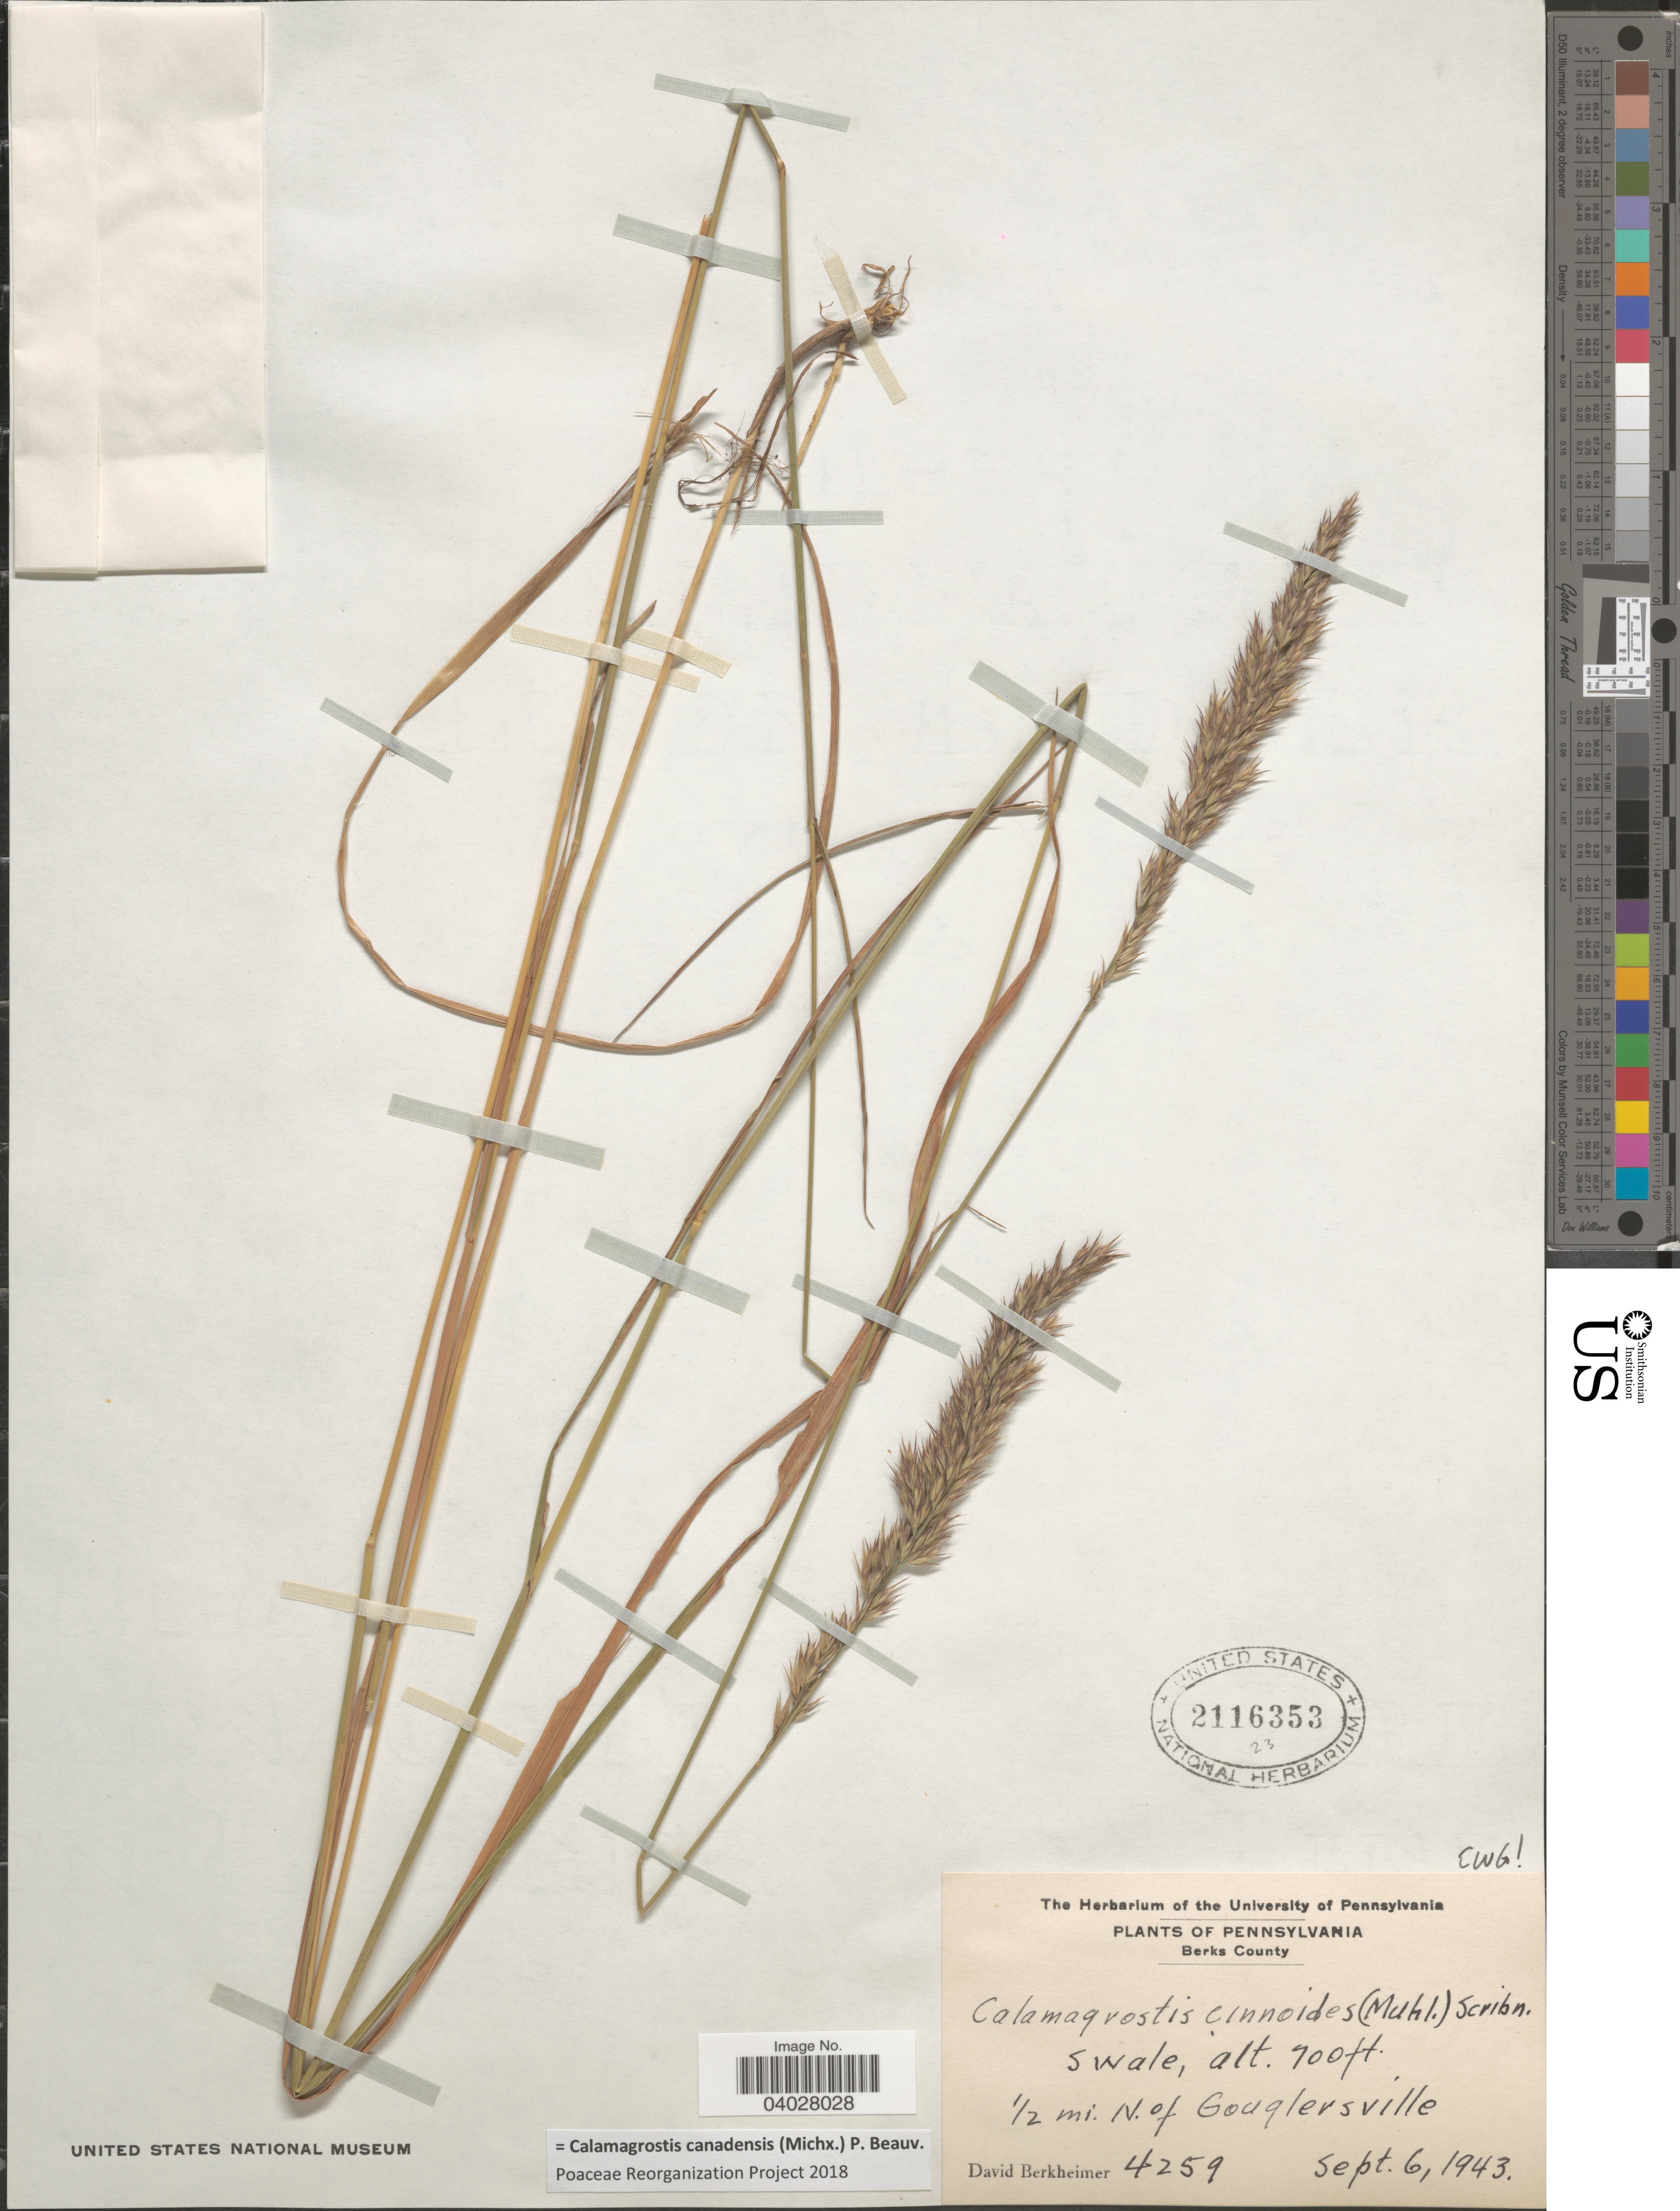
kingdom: Plantae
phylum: Tracheophyta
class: Liliopsida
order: Poales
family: Poaceae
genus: Calamagrostis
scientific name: Calamagrostis canadensis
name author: (Michx.) P. Beauv.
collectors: D. Berkheimer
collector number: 4259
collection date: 1943-09-06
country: United States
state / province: Pennsylvania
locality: Berks County. Swale. ½ mi. N. of Gouglersville.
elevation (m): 213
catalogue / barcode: US 2116353